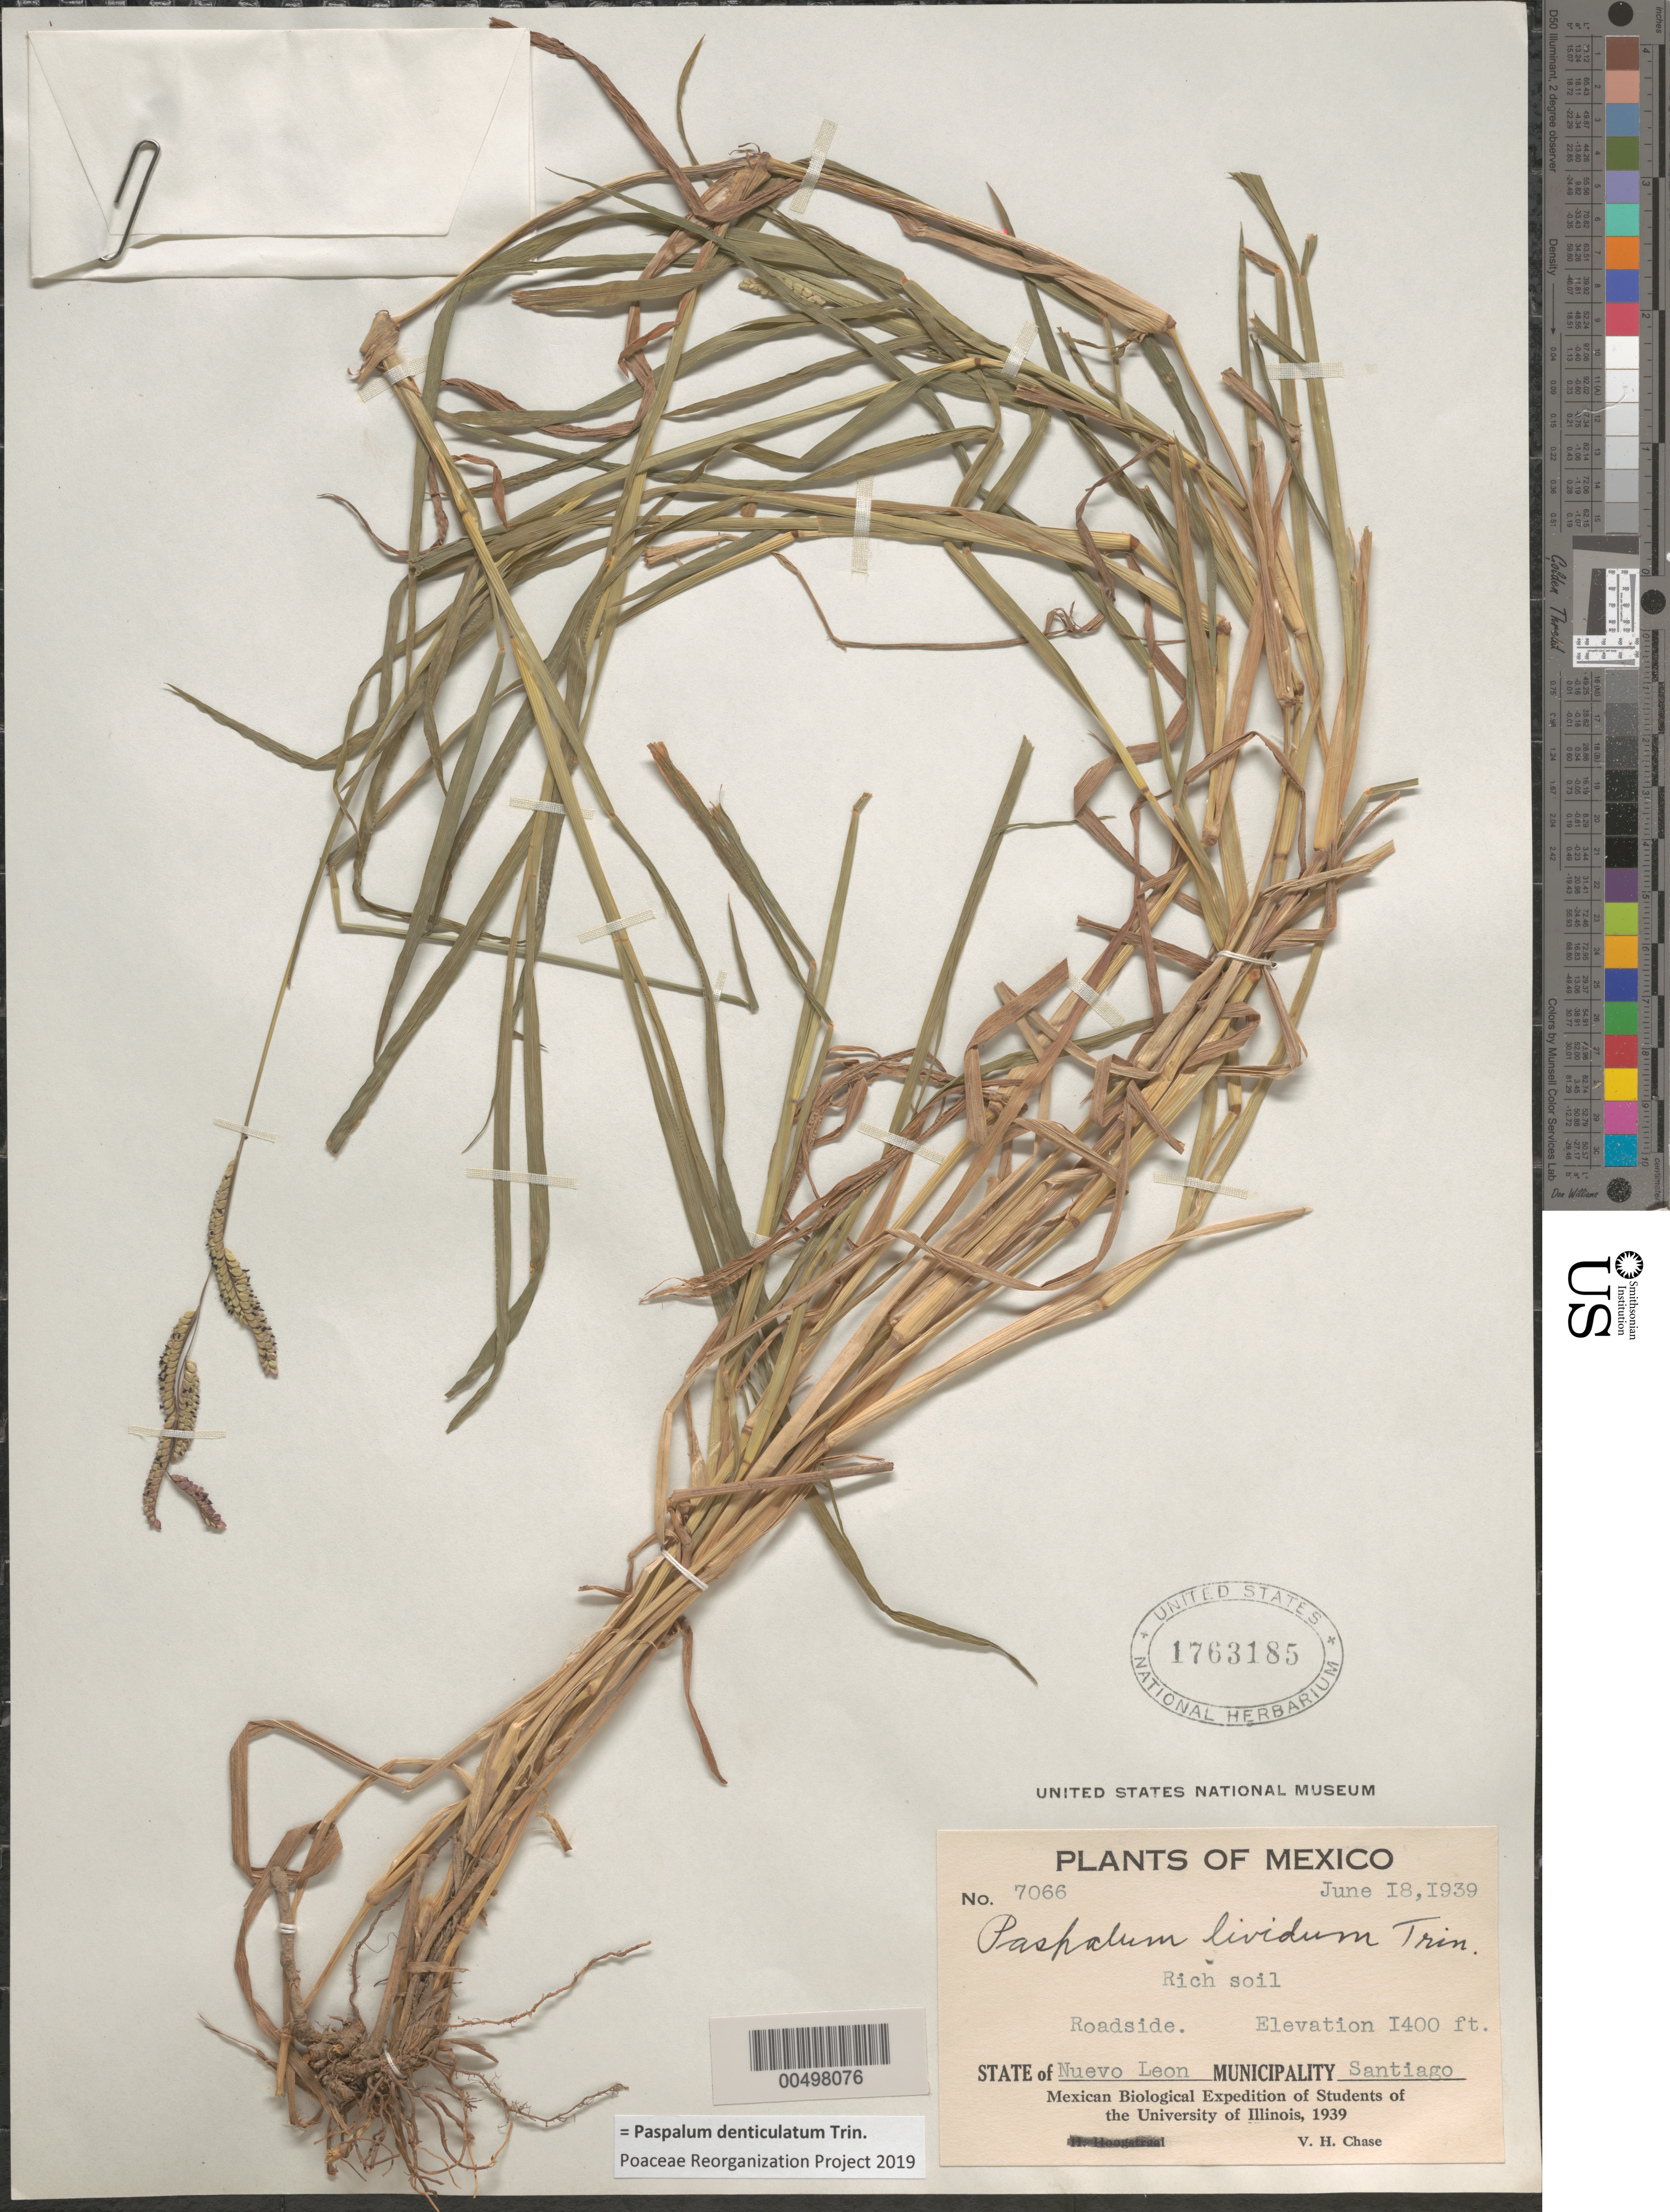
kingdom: Plantae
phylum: Tracheophyta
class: Liliopsida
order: Poales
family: Poaceae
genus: Paspalum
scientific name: Paspalum lividum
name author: Trin. in Schltdl.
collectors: V. H. Chase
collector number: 7066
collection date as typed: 18 Jun 1939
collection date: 1939-06-18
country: Mexico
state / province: Nuevo León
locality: Santiago Mun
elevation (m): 427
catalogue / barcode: US 1763185